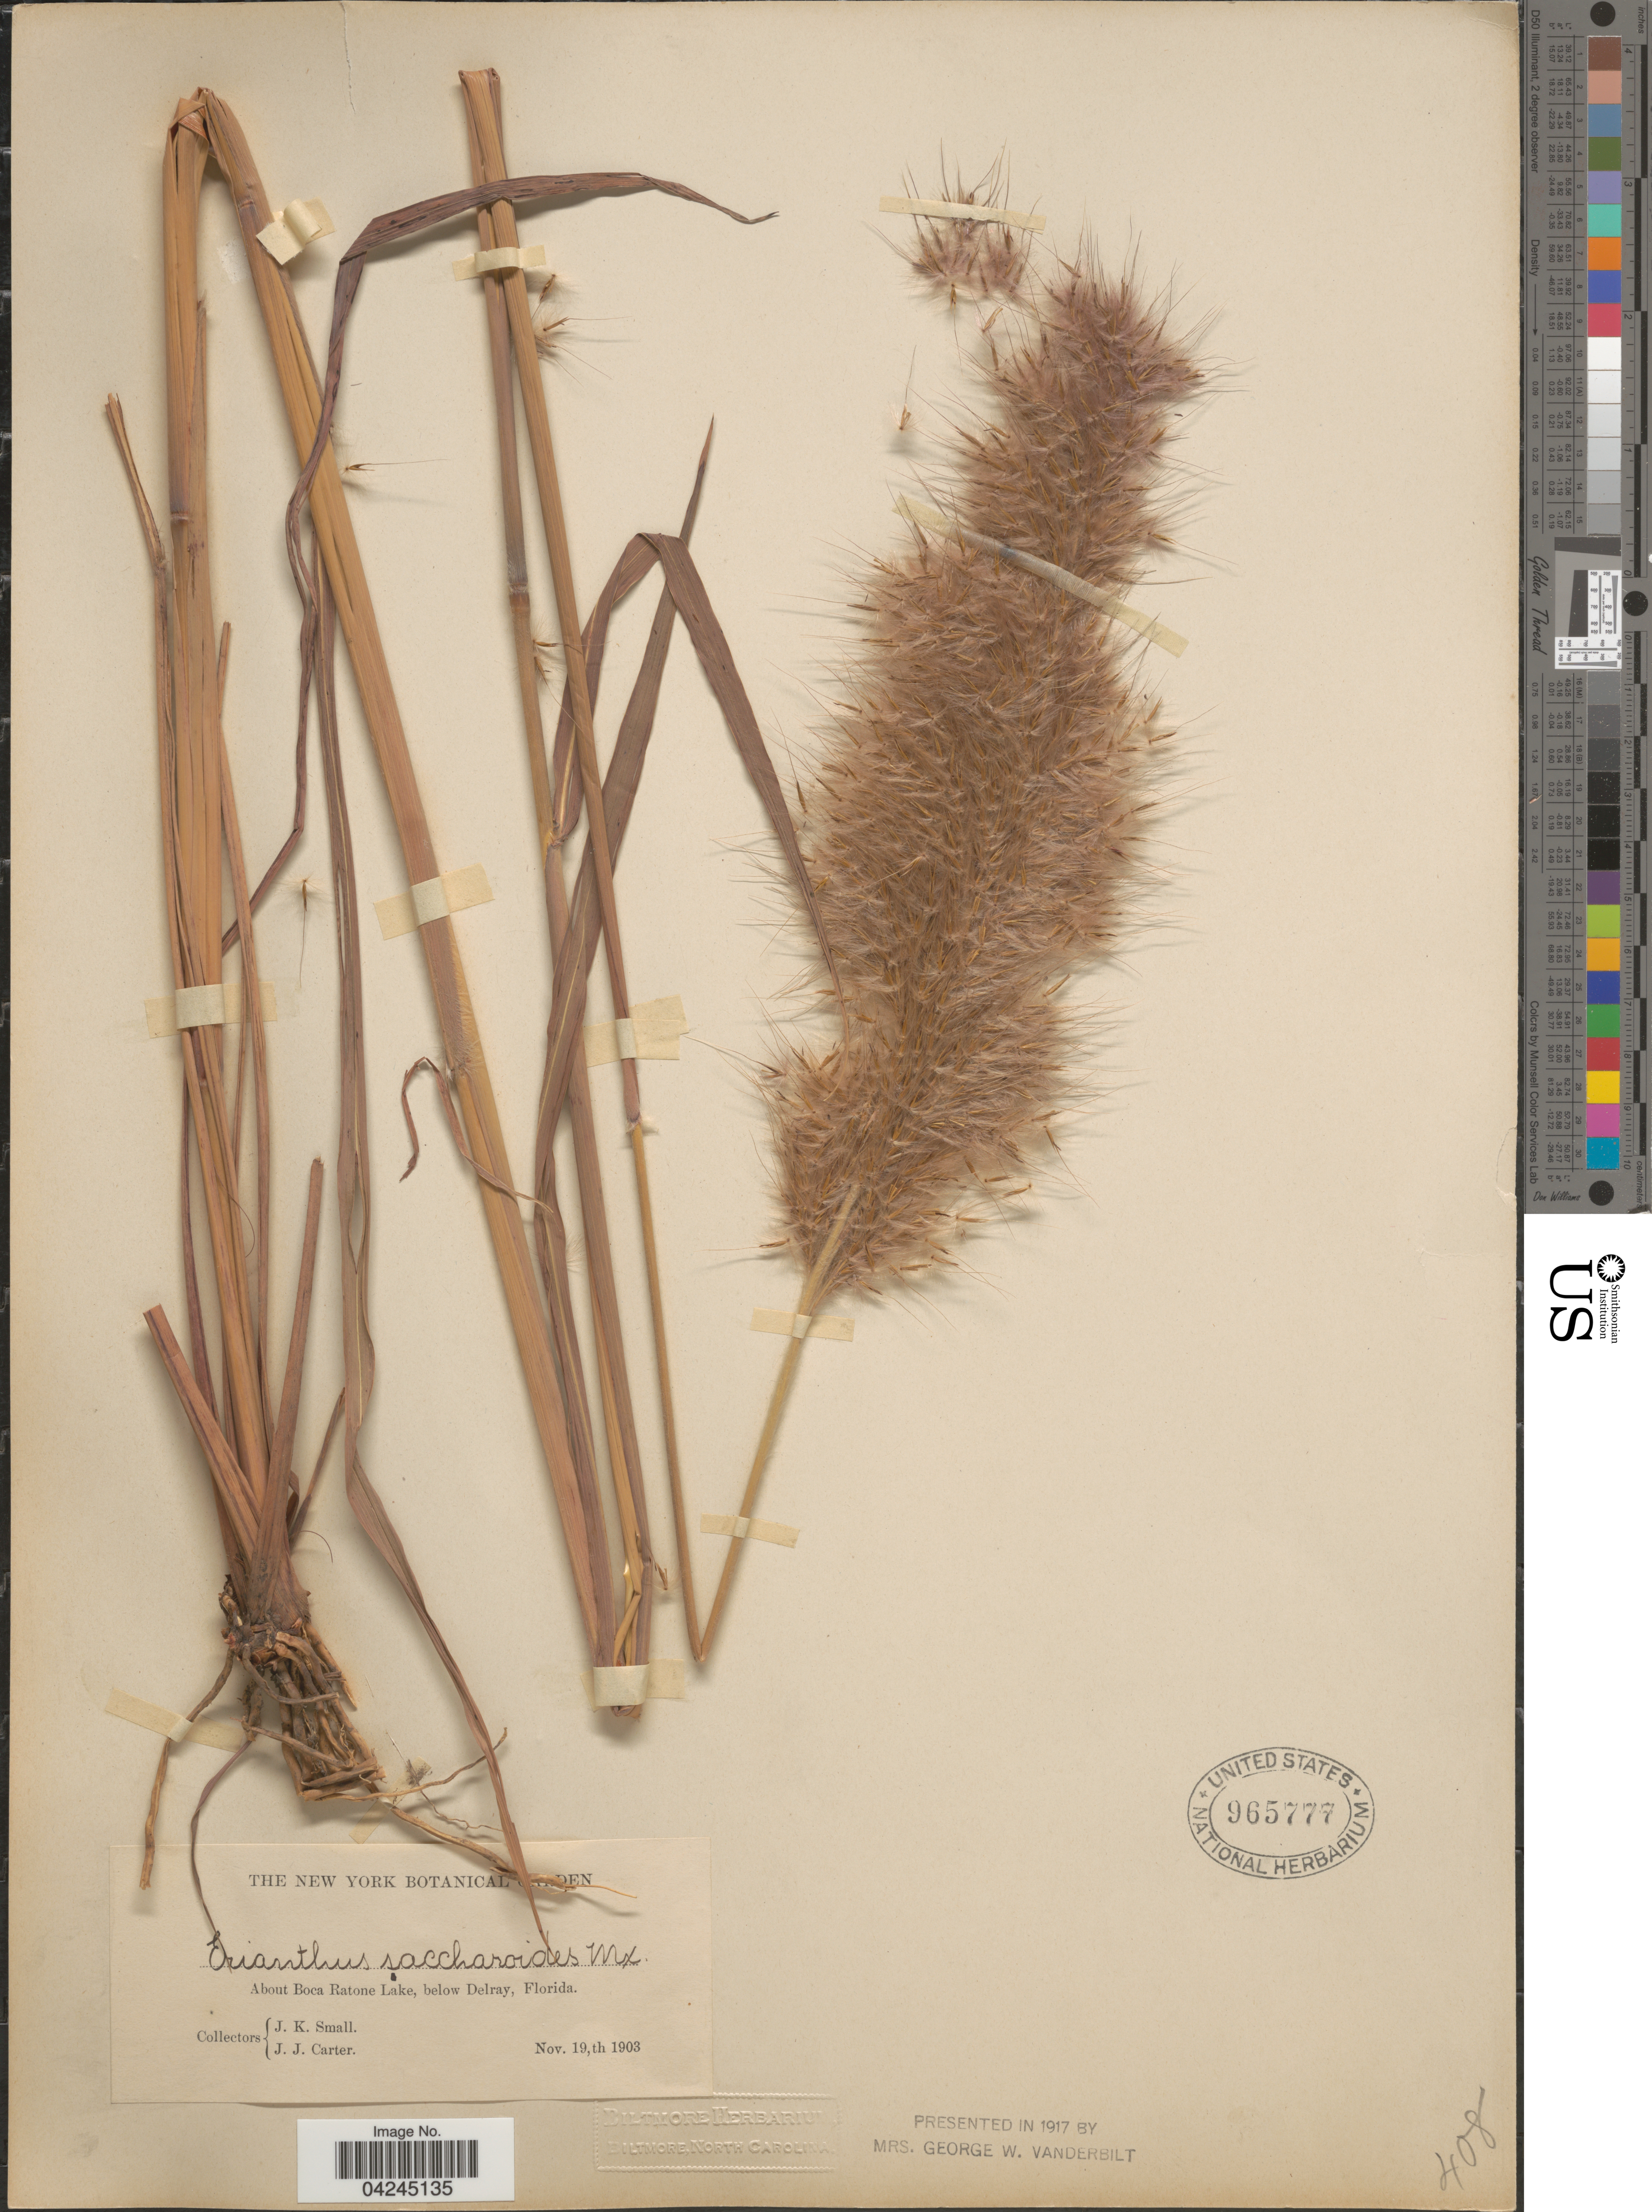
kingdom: Plantae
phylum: Tracheophyta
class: Liliopsida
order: Poales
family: Poaceae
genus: Erianthus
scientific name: Erianthus giganteus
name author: (Walter) P. Beauv.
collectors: J. K. Small & J. Carter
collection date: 1903-11-19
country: United States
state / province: Florida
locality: About Boca Ratone Lake, below Delray.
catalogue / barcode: US 965777